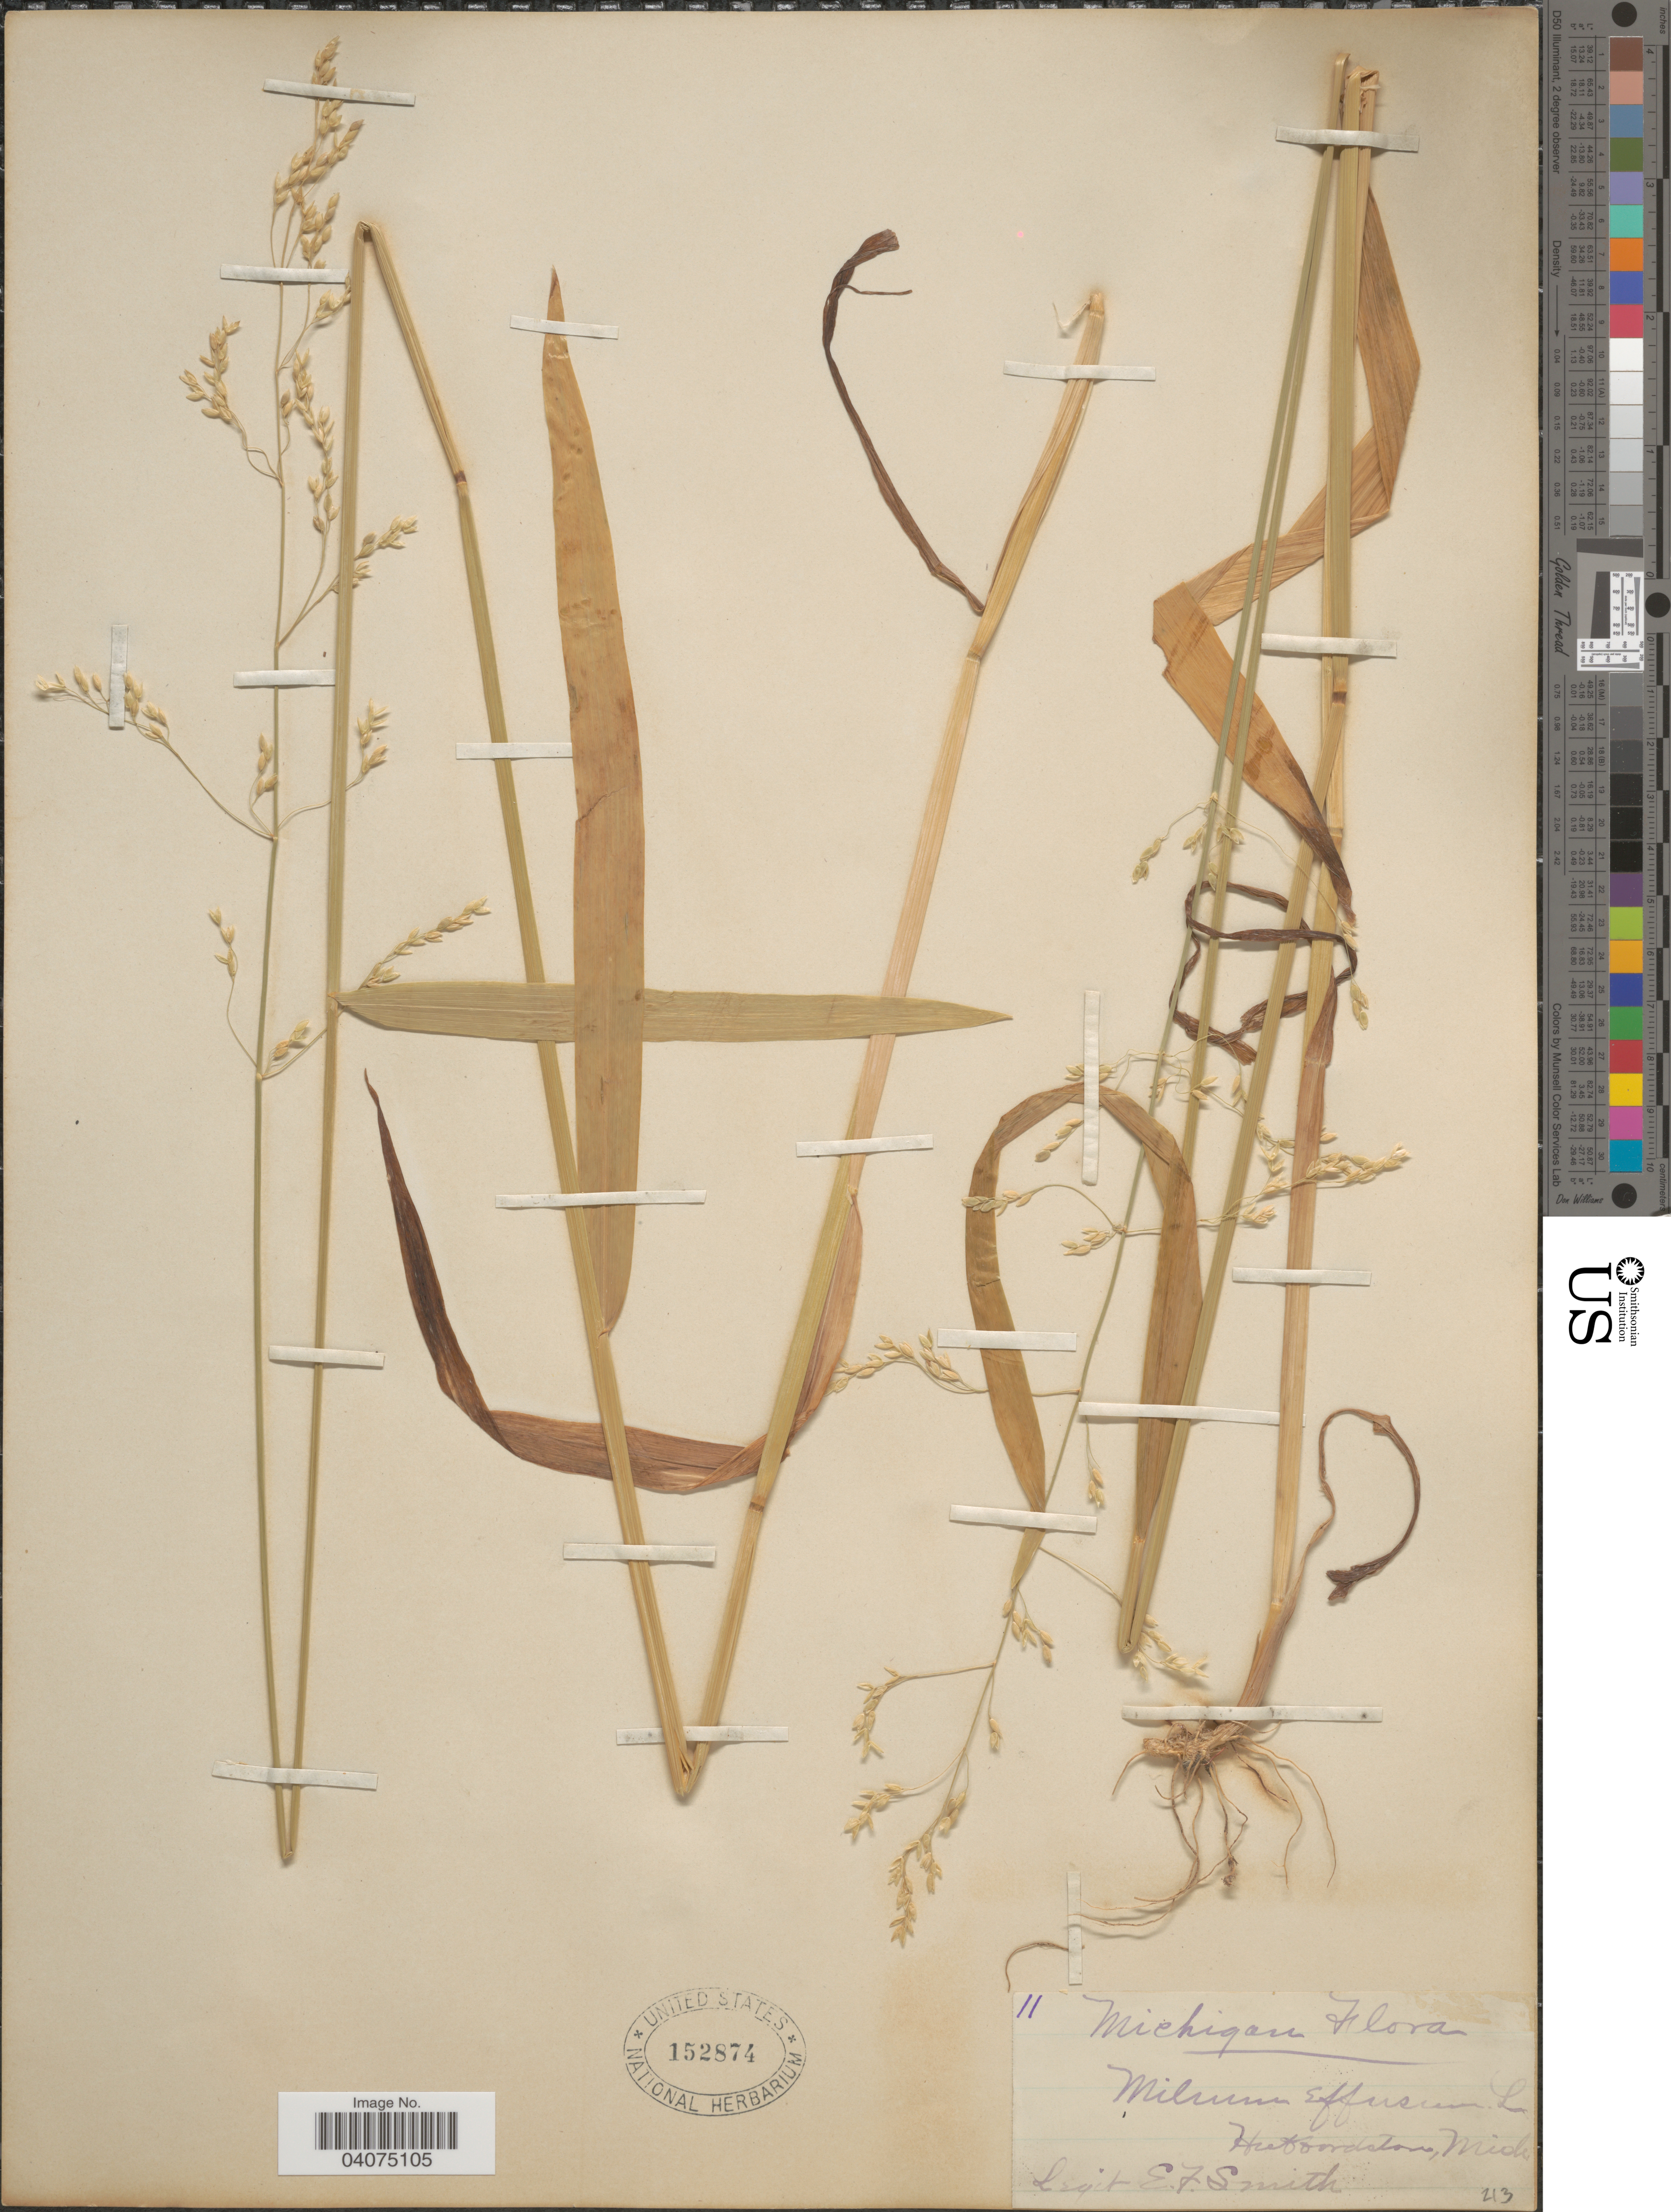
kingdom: Plantae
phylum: Tracheophyta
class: Liliopsida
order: Poales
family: Poaceae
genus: Milium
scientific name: Milium effusum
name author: L.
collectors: E. F. Smith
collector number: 11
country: United States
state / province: Michigan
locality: Hubbardston.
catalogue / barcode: US 152874